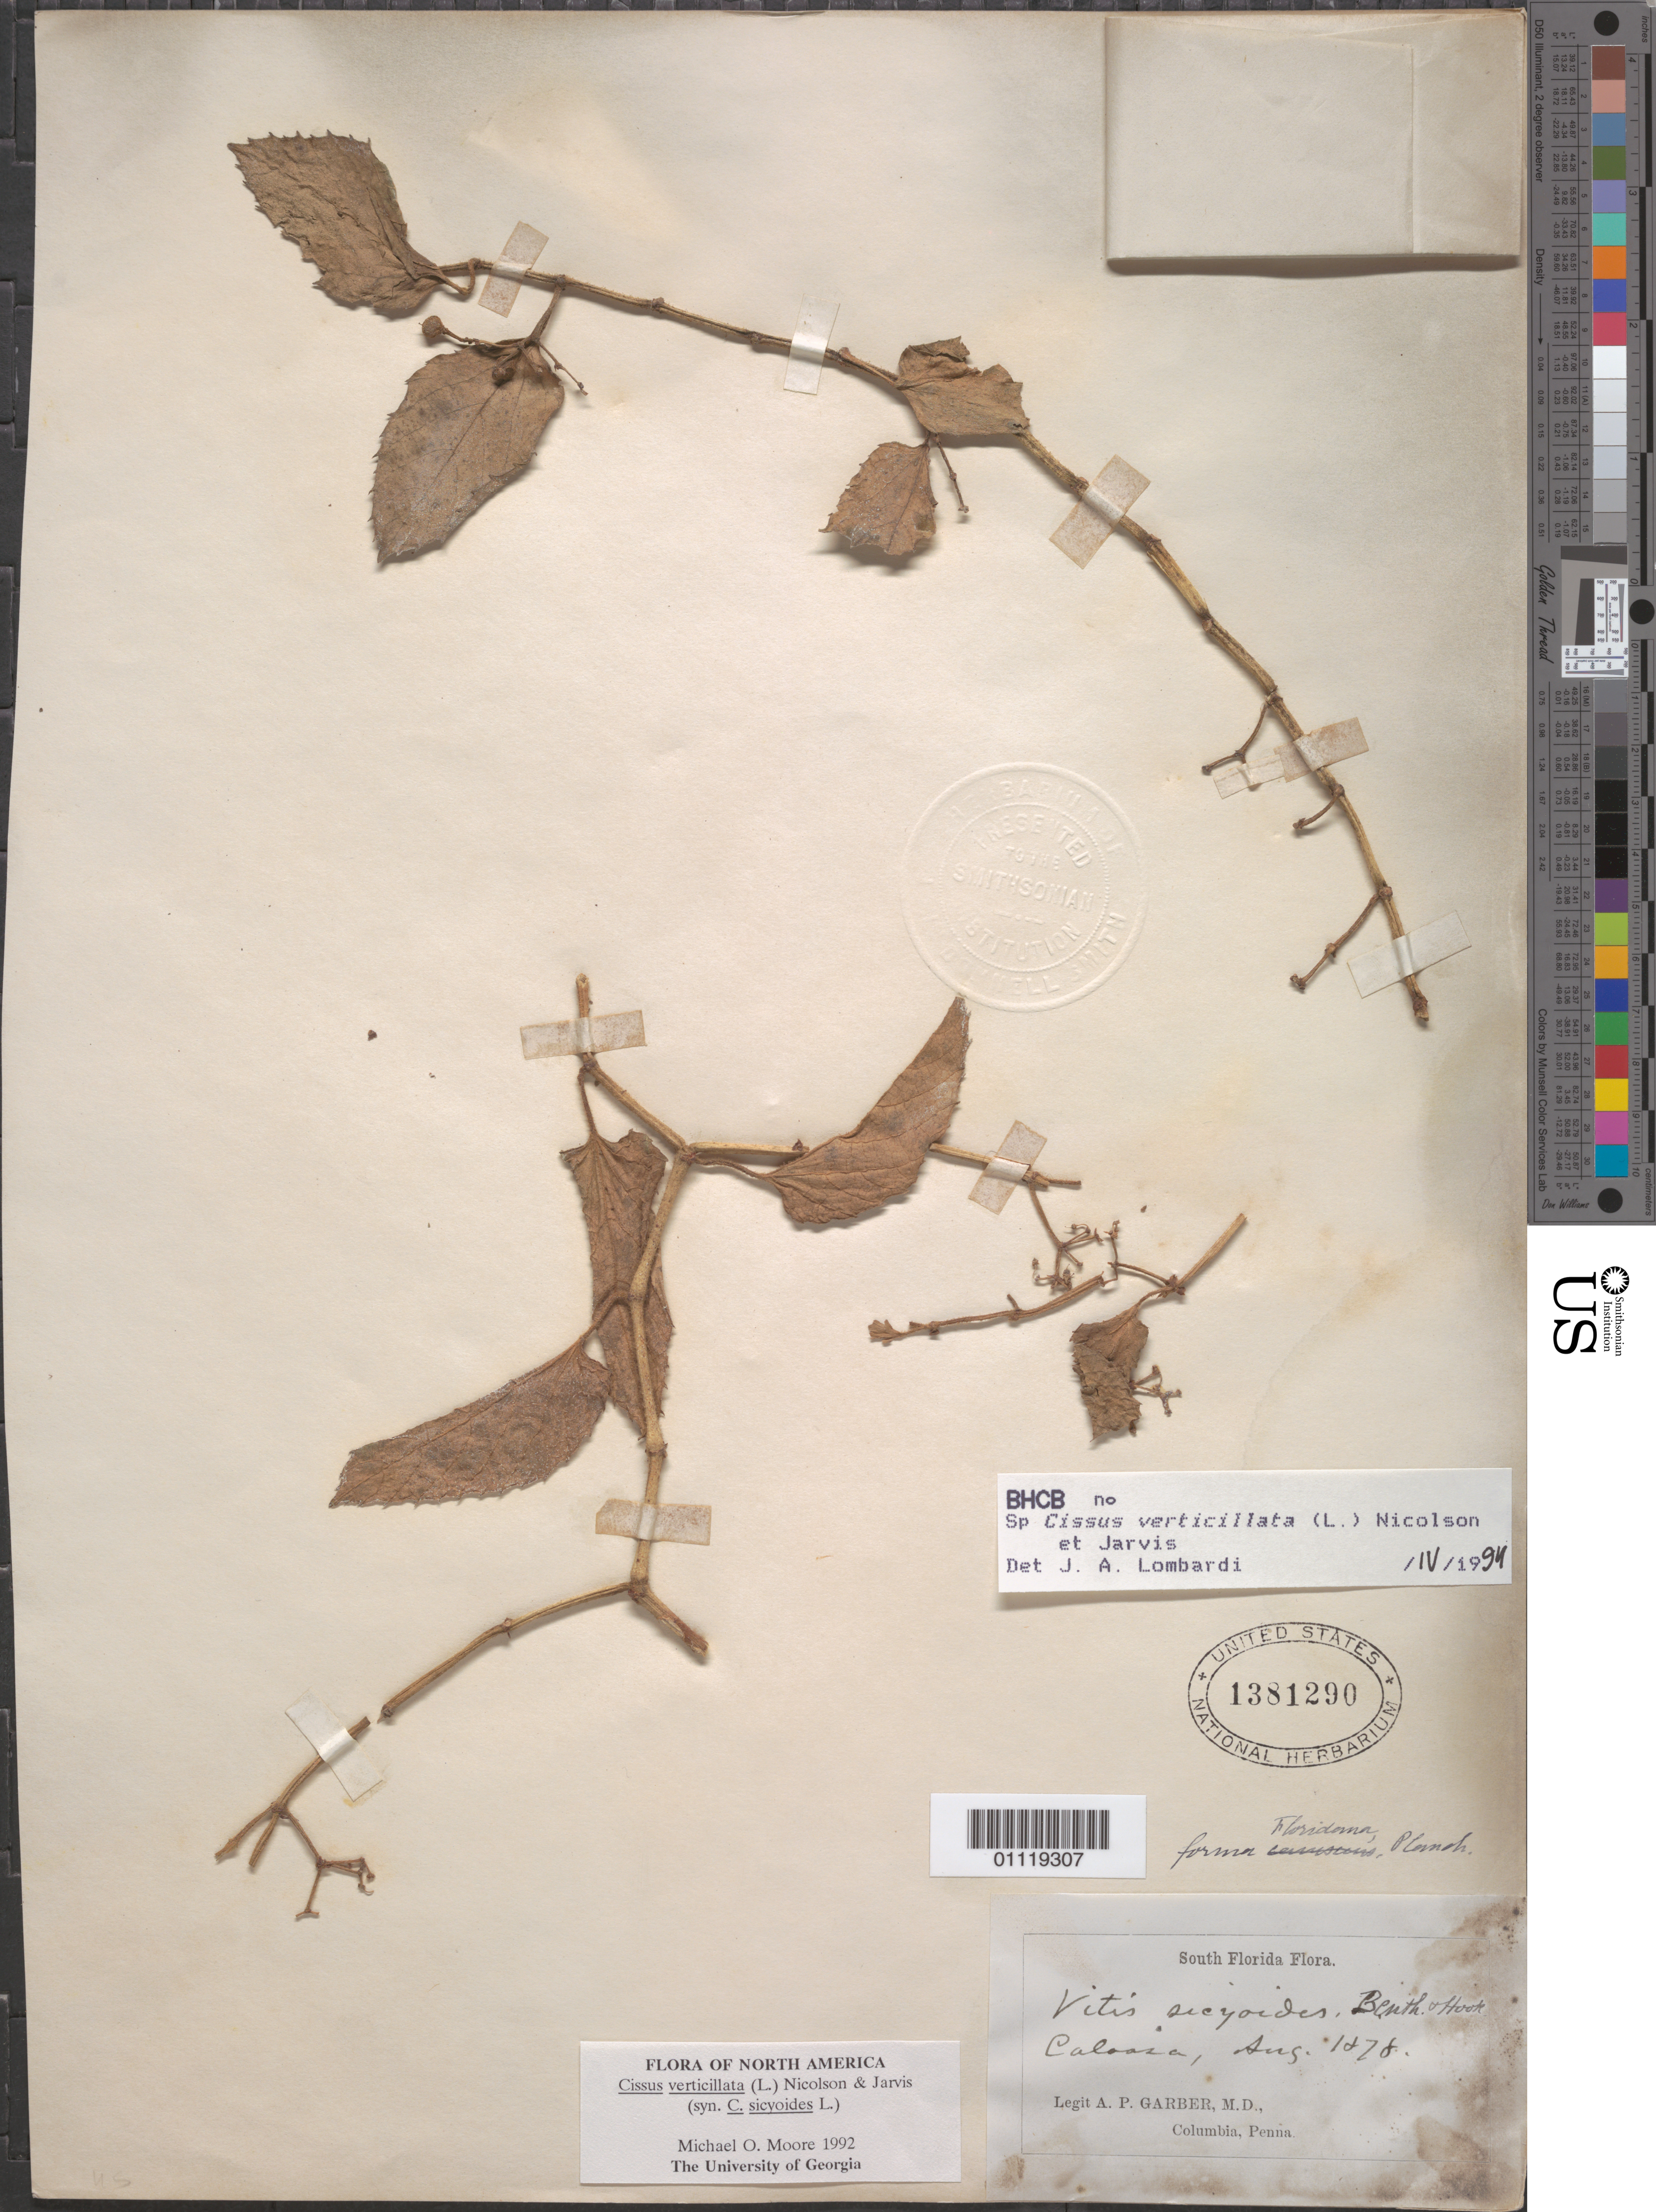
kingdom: Plantae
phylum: Tracheophyta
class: Magnoliopsida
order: Vitales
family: Vitaceae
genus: Cissus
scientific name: Cissus verticillata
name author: (L.) Nicolson & C.E. Jarvis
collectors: A. P. Garber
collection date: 1878-08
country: United States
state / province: Florida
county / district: Columbia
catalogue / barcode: US 1381290